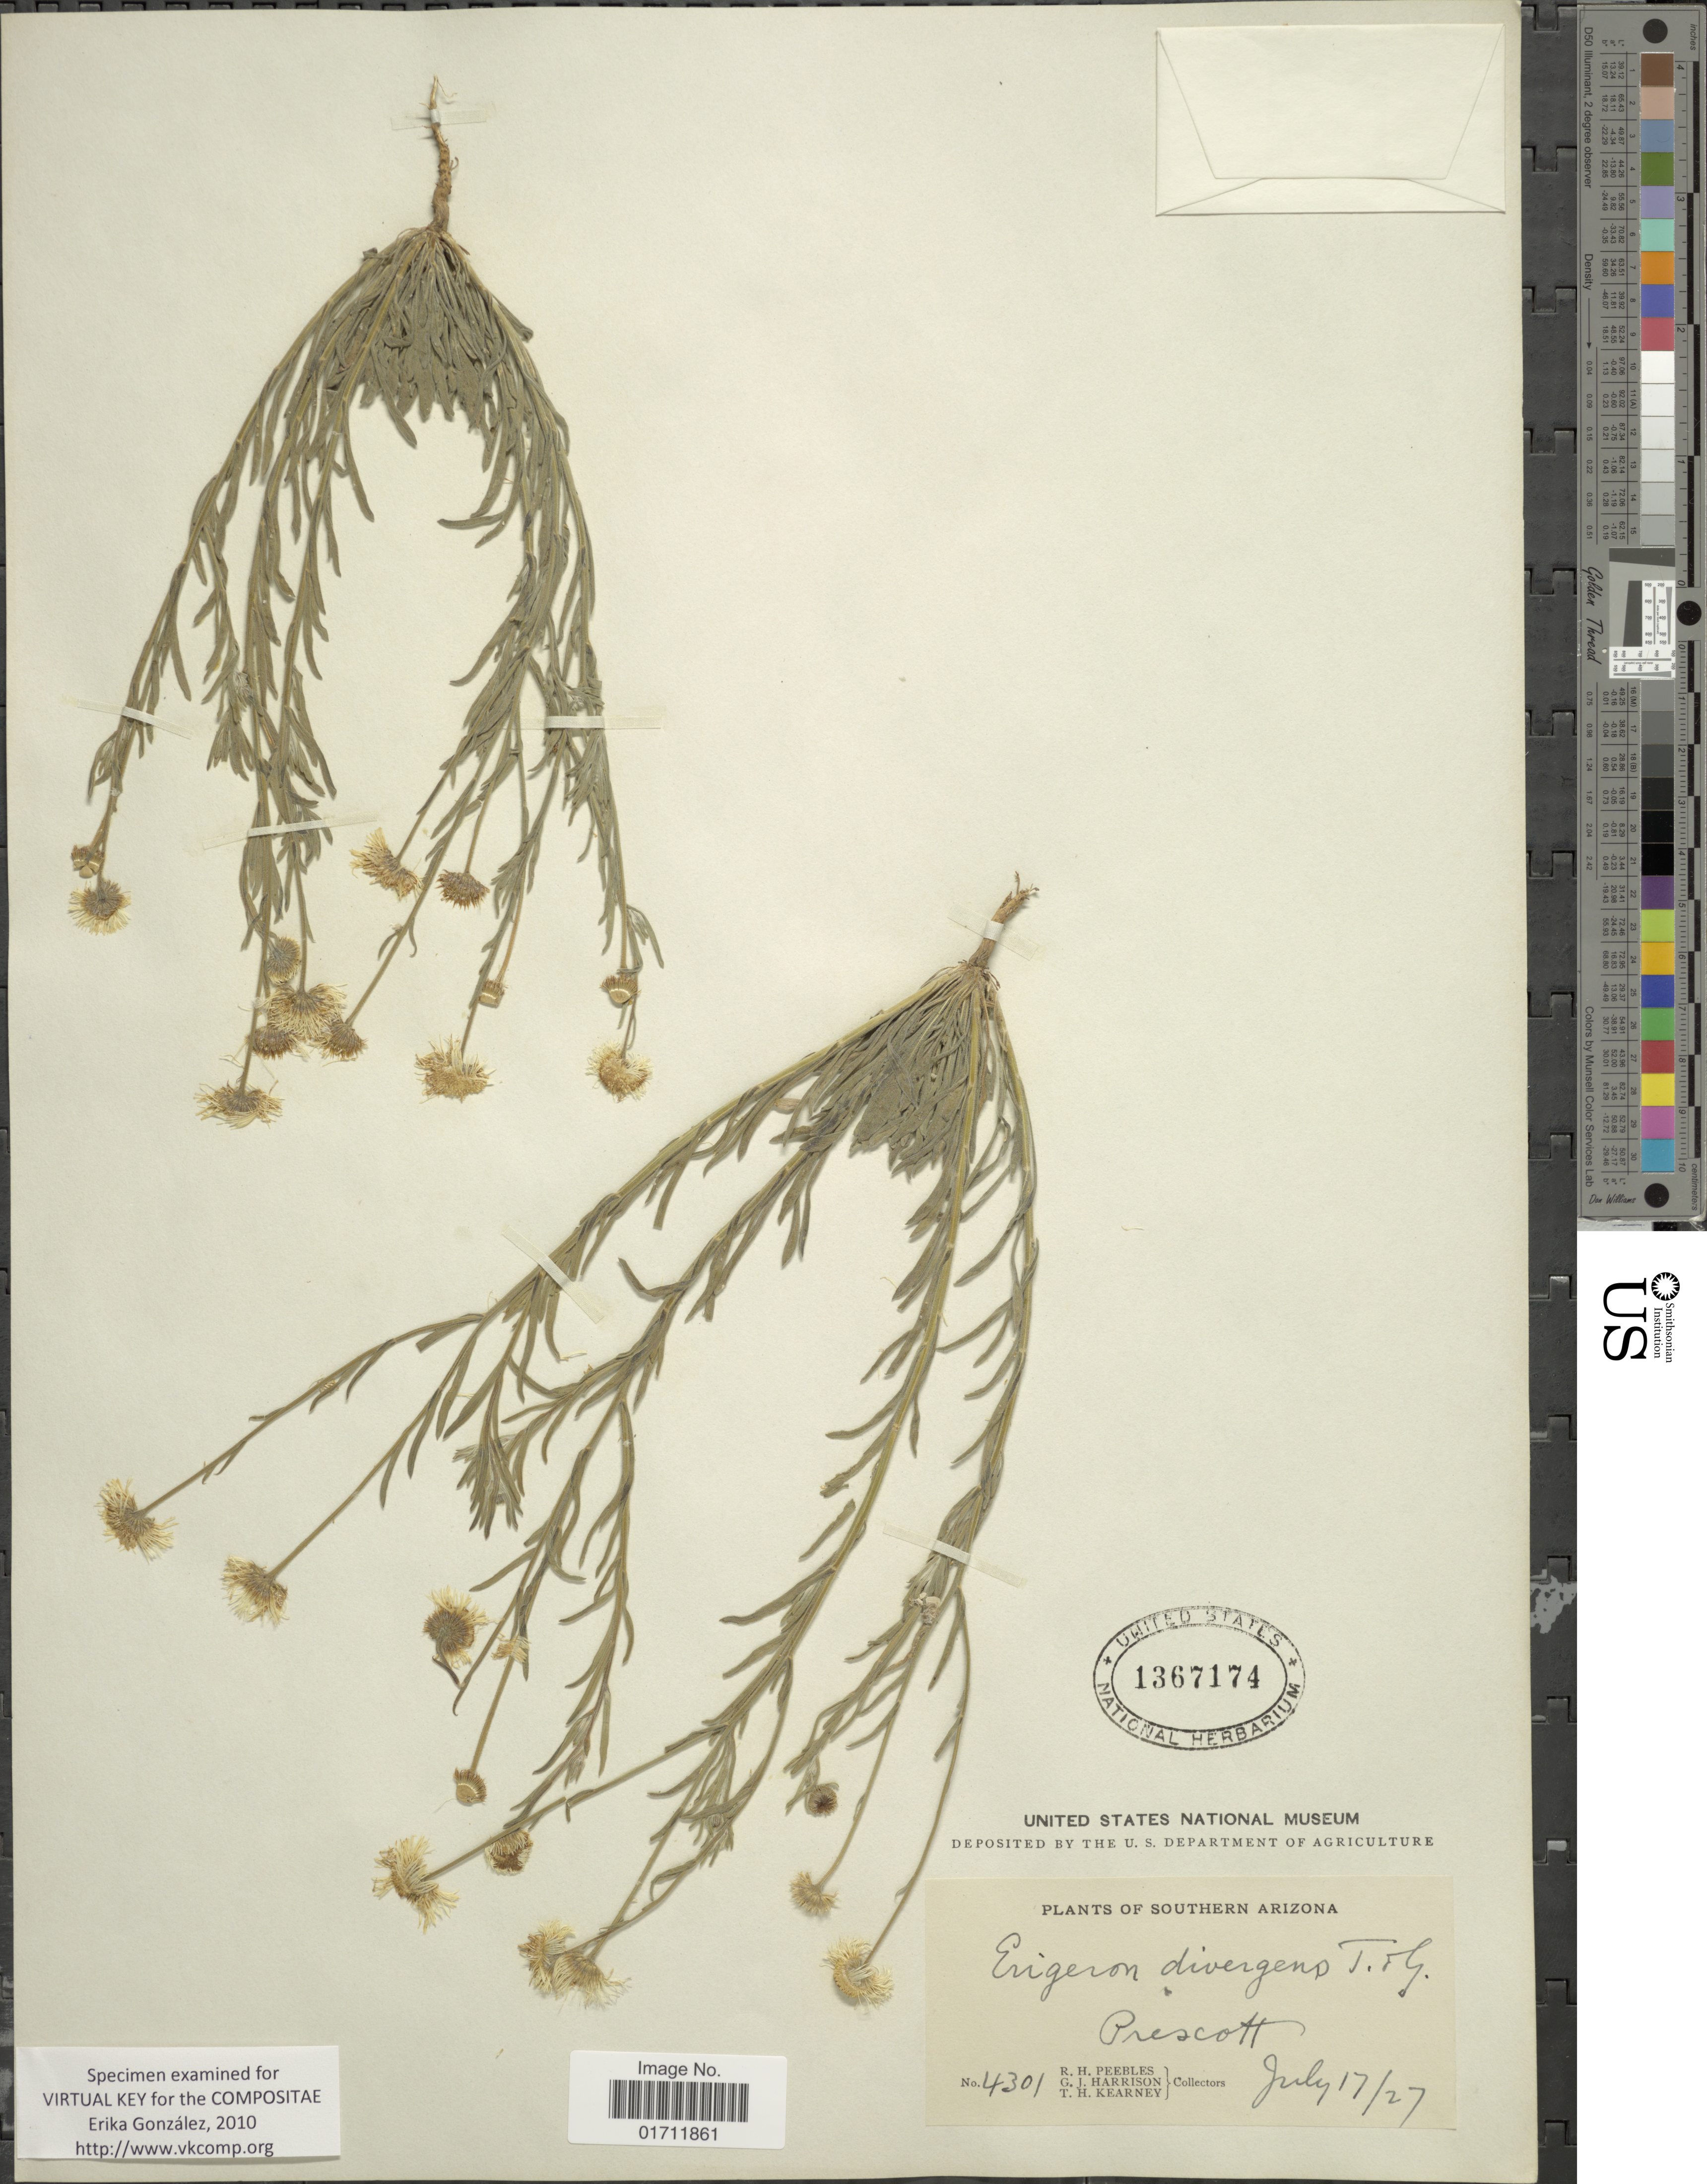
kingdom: Plantae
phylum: Tracheophyta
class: Magnoliopsida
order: Asterales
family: Asteraceae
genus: Erigeron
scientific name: Erigeron divergens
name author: Torr. & A. Gray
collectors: R. H. Peebles, G. J. Harrison & T. H. Kearney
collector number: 4301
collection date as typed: Transcribed d/m/y: 17/7/27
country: United States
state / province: Arizona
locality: Southern Arizona, Prescott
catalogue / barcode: US 1367174